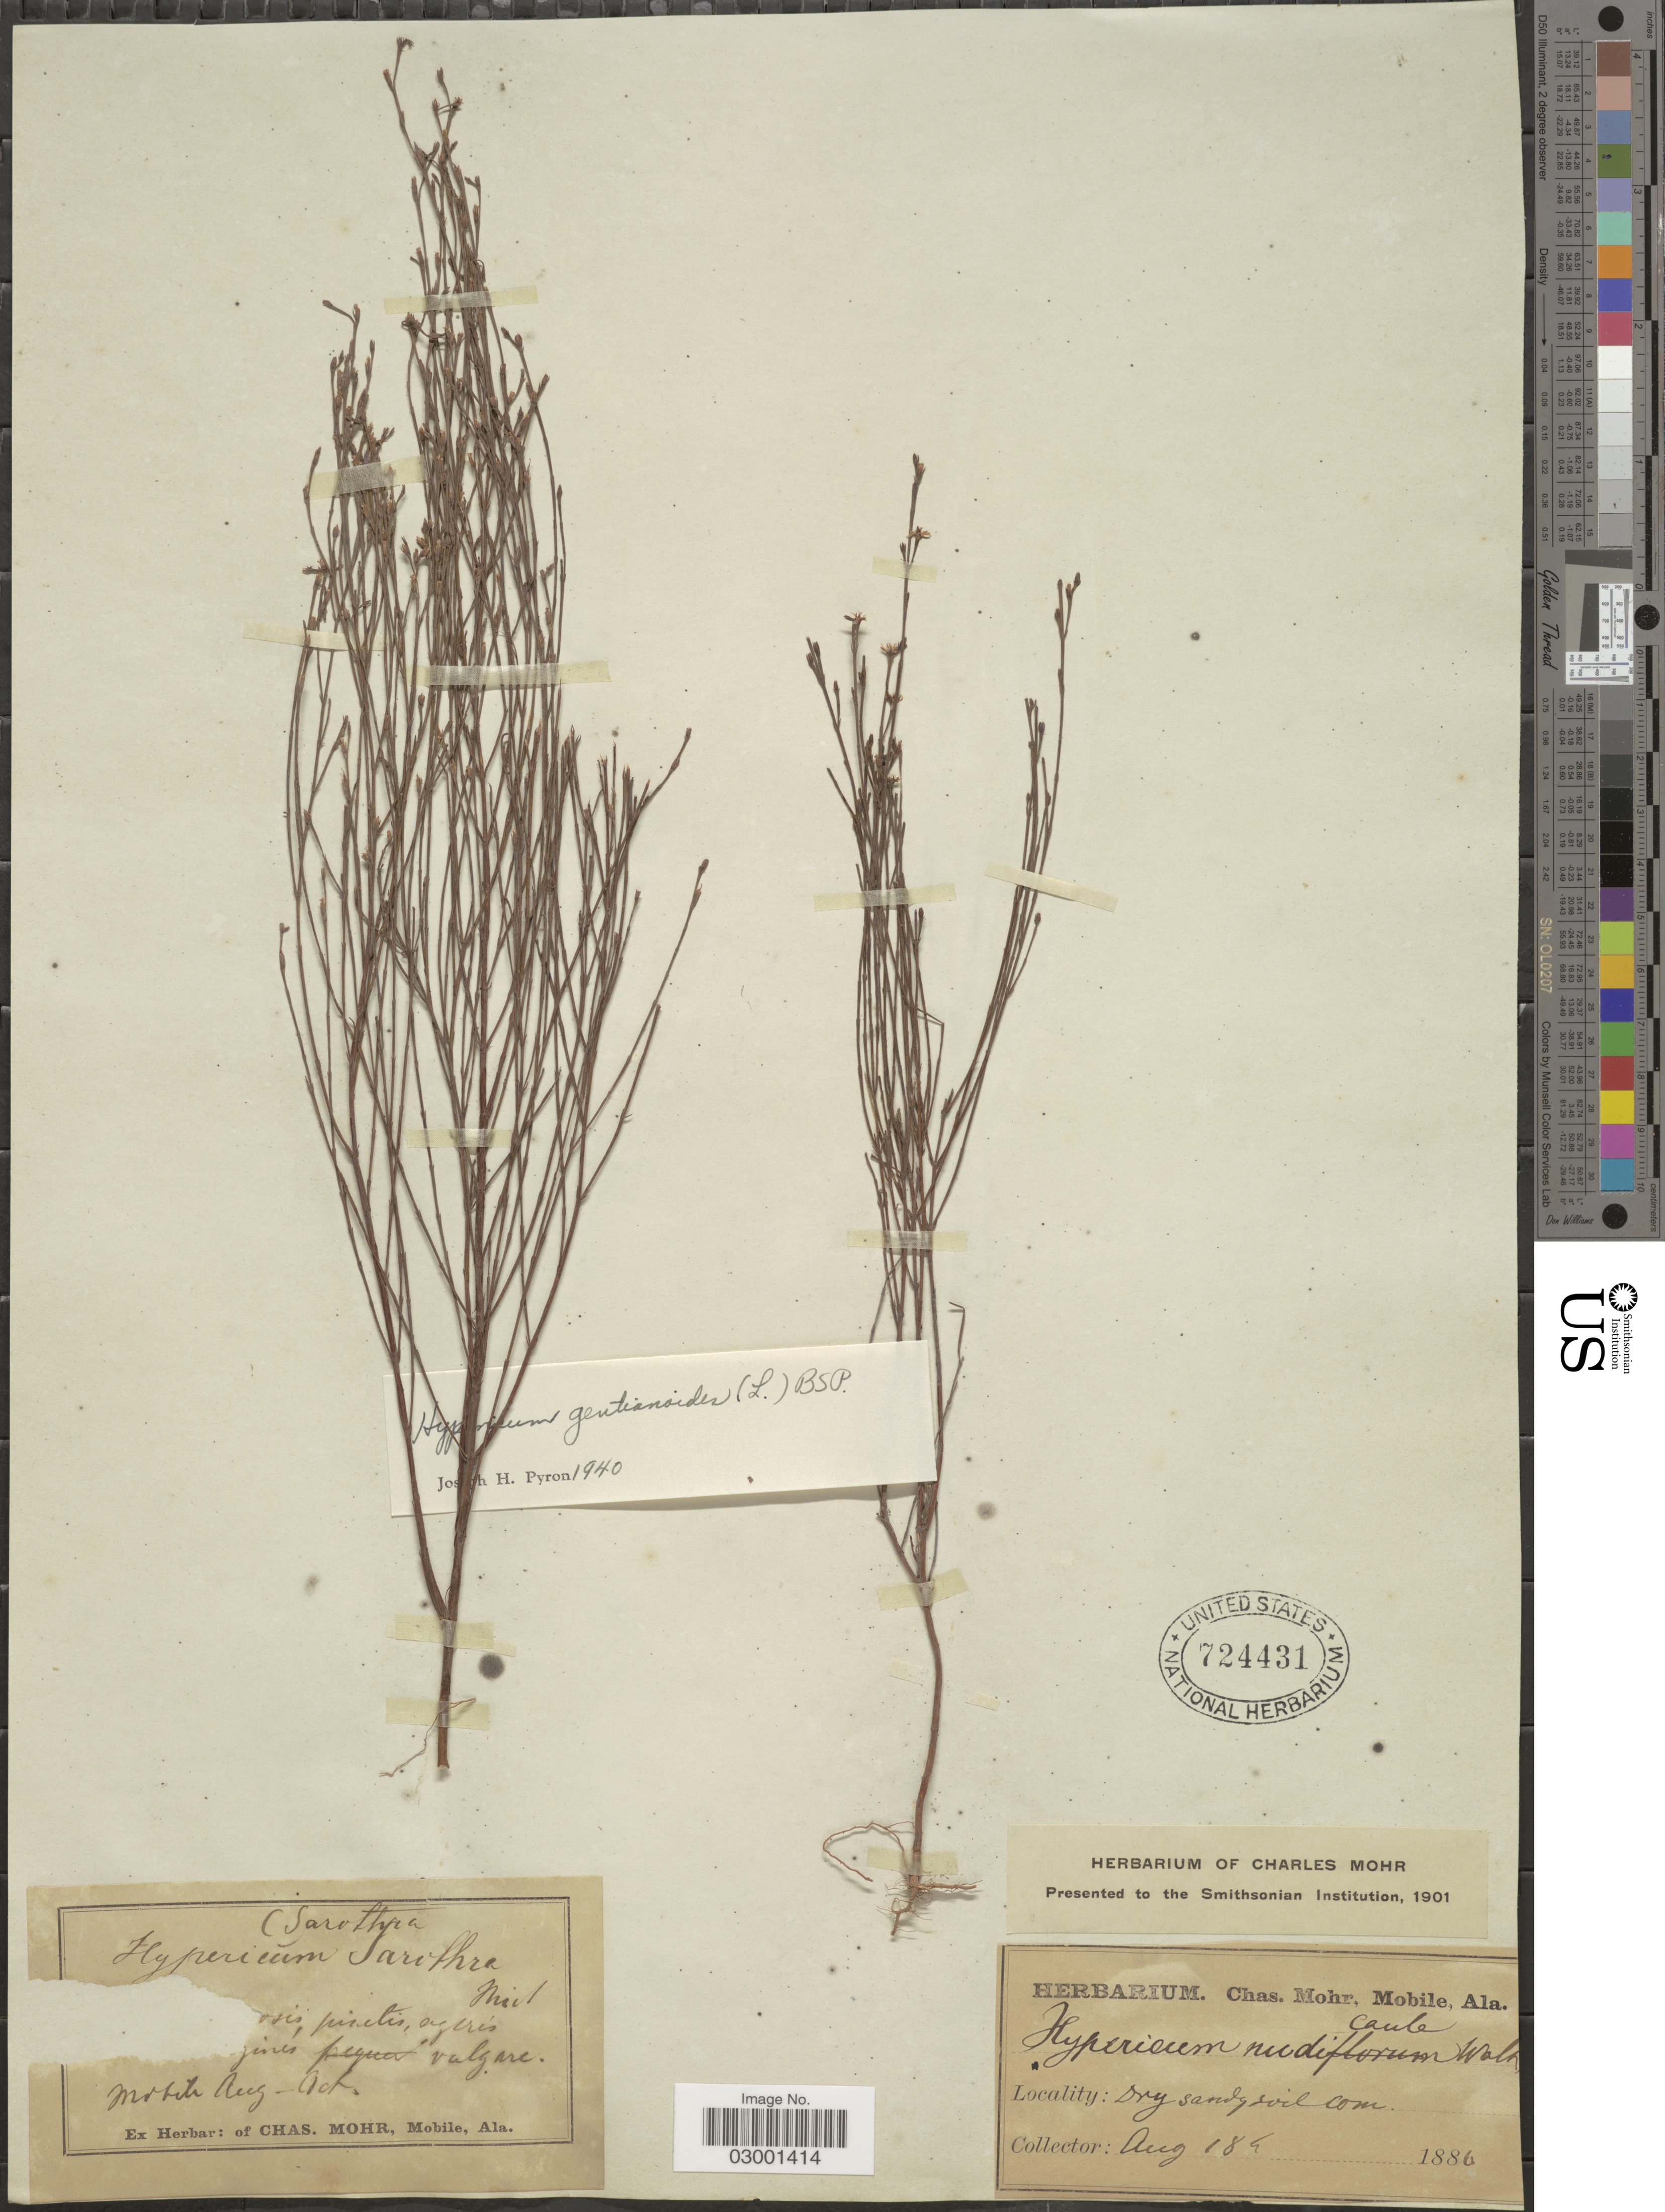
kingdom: Plantae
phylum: Tracheophyta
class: Magnoliopsida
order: Malpighiales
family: Hypericaceae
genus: Hypericum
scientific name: Hypericum gentianoides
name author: (L.) Britton, Stearns & Poggenb.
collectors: ex herb. Charles Mohr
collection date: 1886-08-18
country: United States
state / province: Connecticut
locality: Dry sandy soil Conn.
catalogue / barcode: US 724431